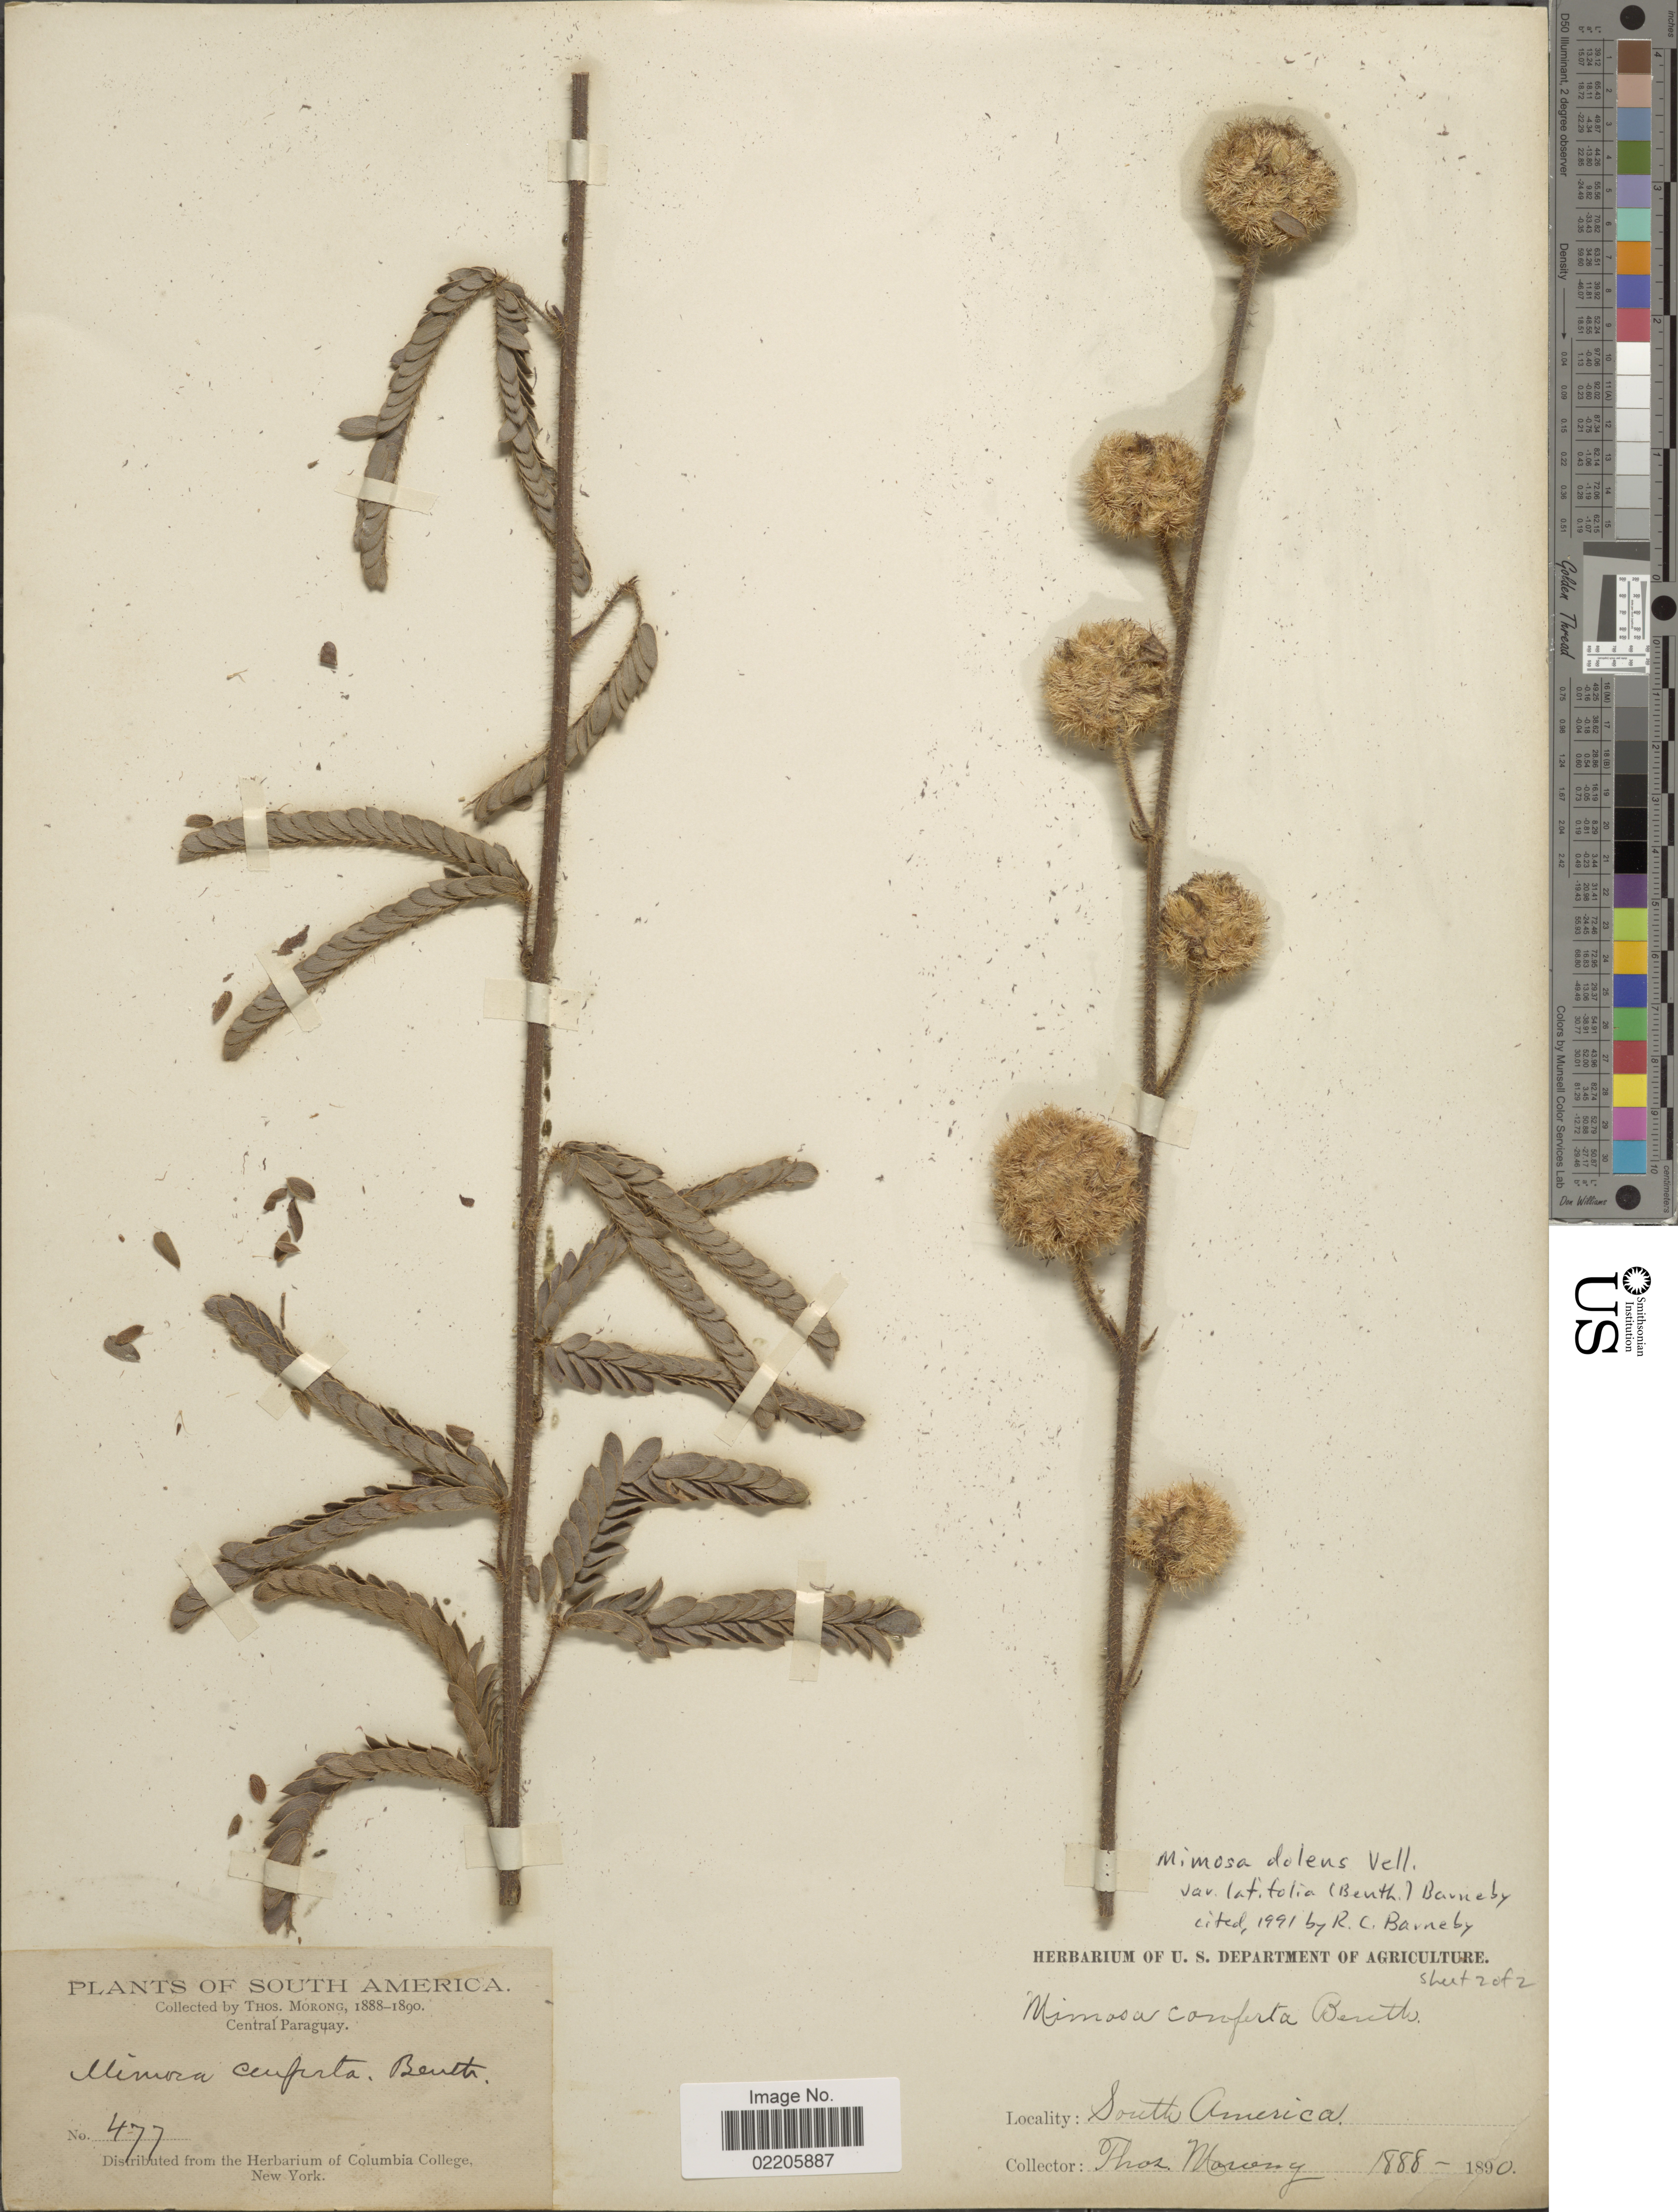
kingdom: Plantae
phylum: Tracheophyta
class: Magnoliopsida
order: Fabales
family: Fabaceae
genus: Mimosa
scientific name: Mimosa dolens var. latifolia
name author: (Benth.) Barneby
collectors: ex herb. T. Morong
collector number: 477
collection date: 1888/1890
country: Paraguay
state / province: Central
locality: Central Paraguay.